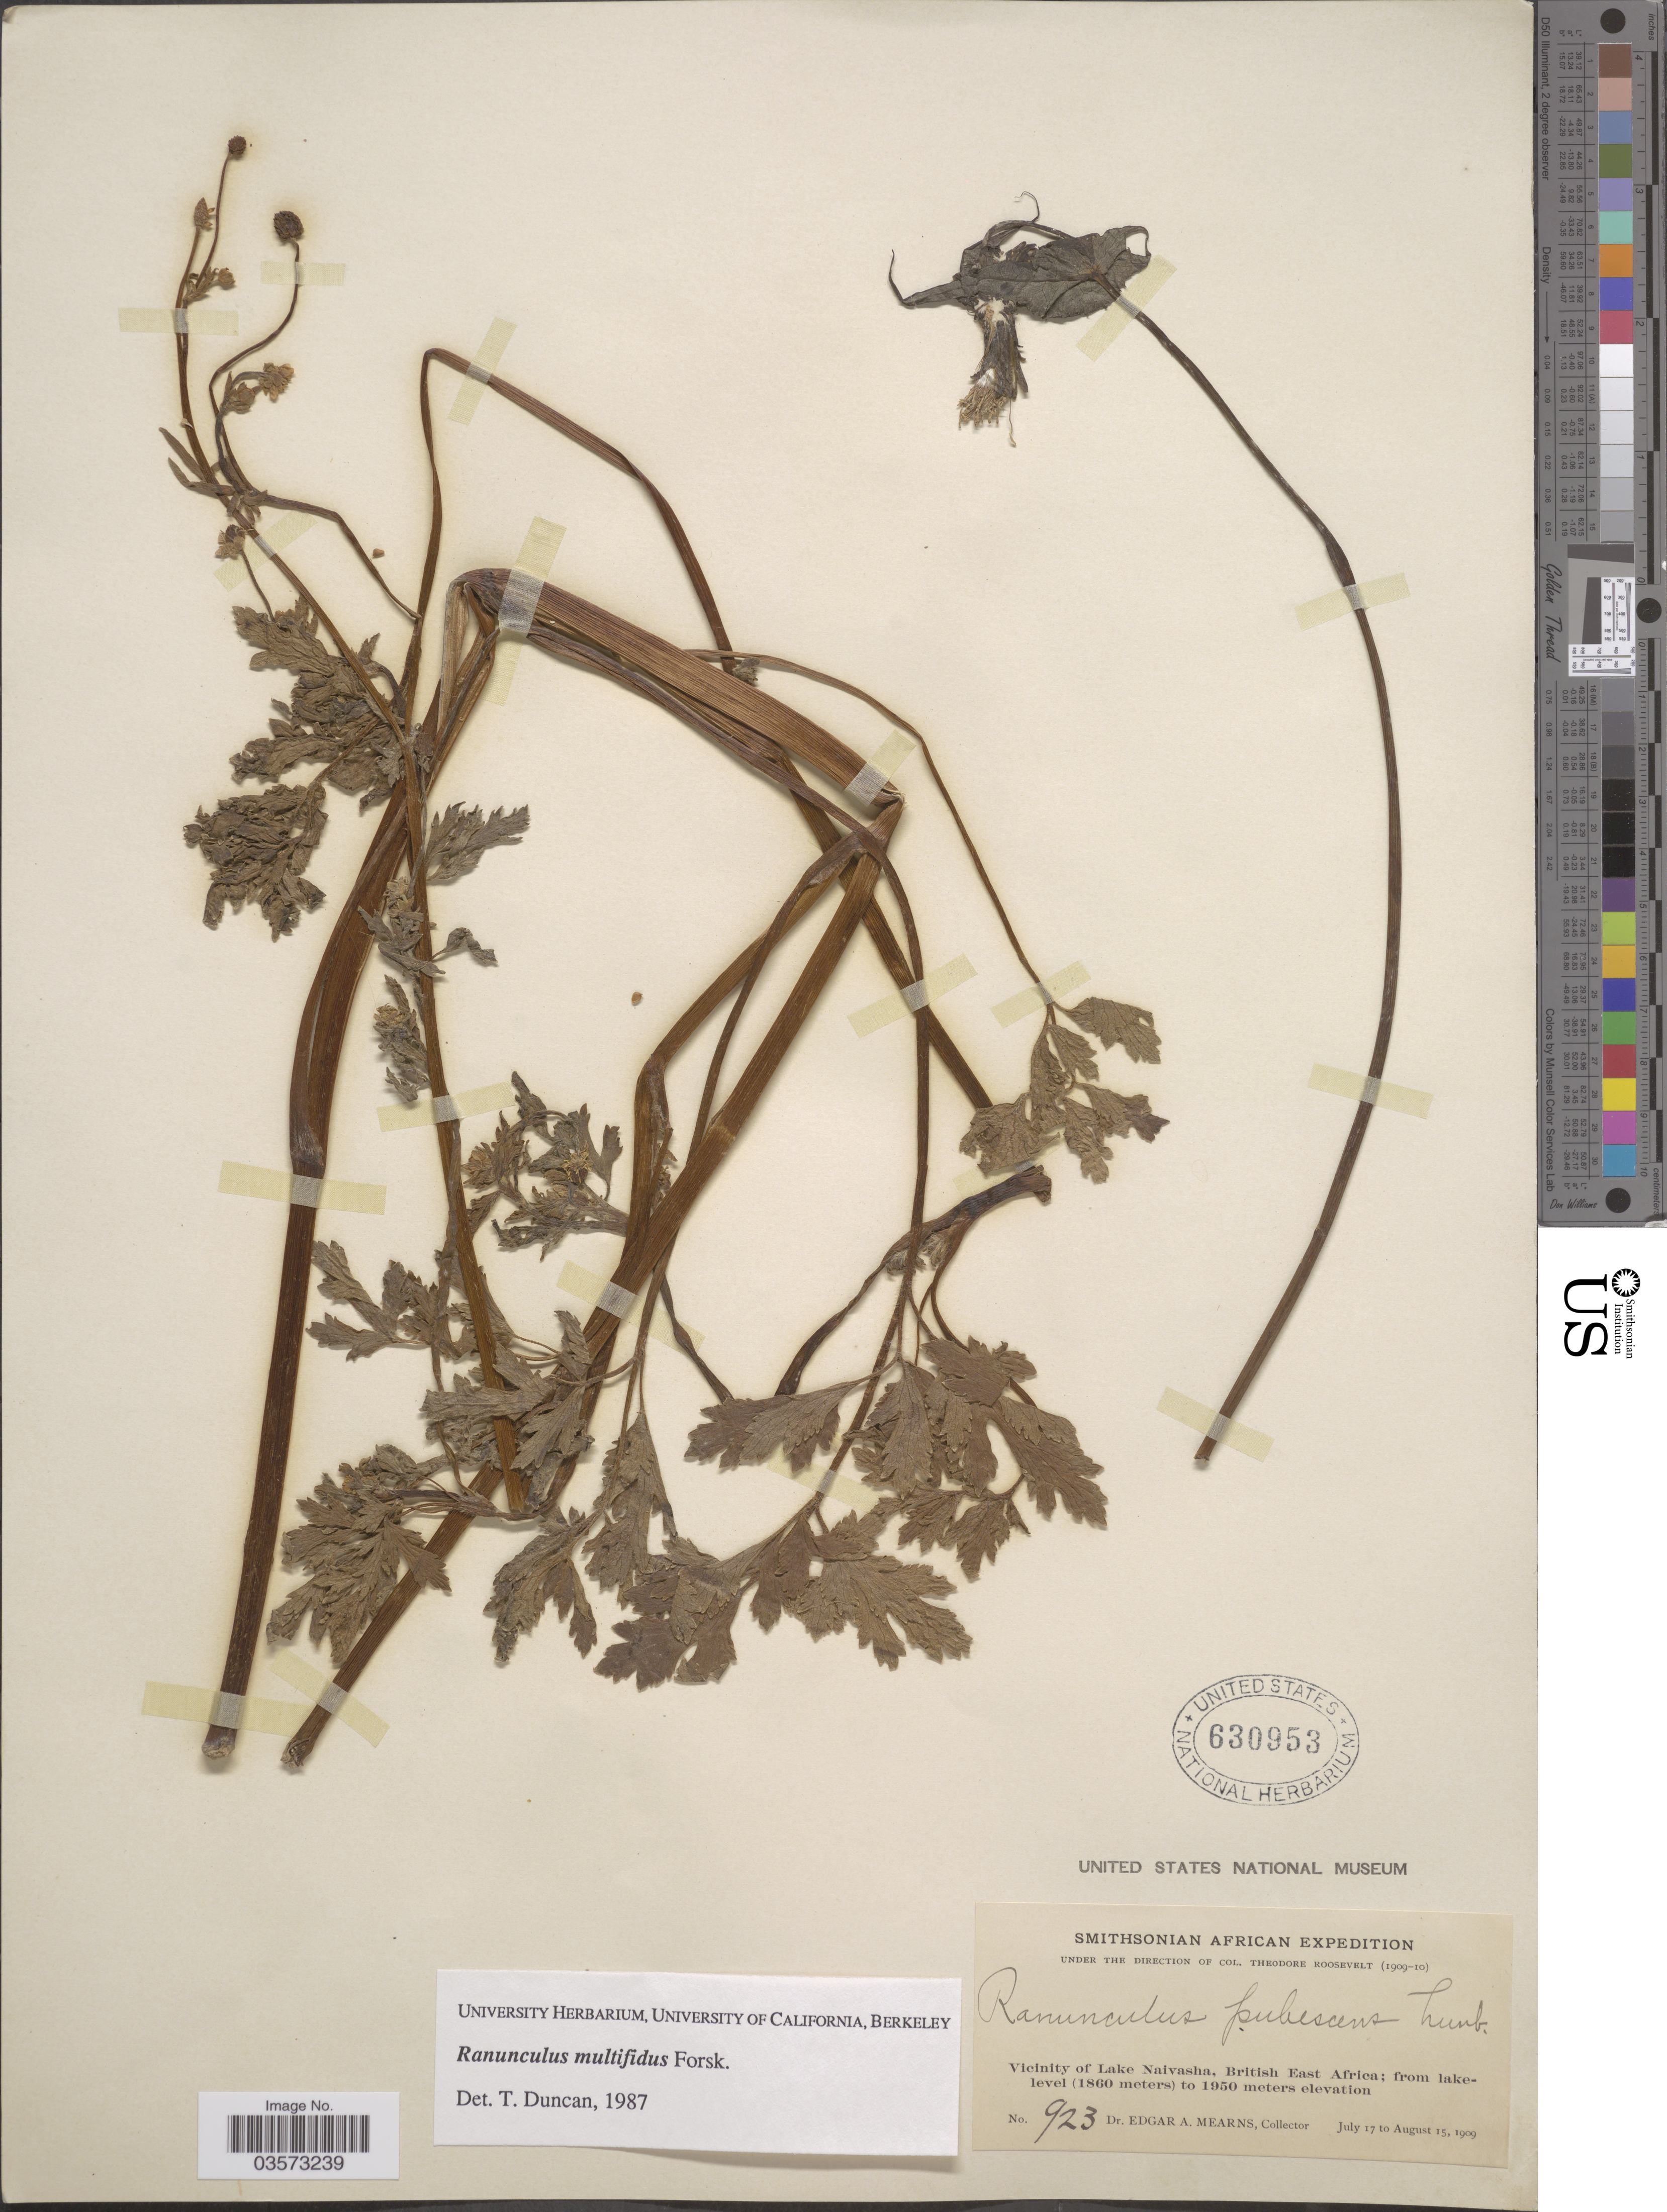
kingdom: Plantae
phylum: Tracheophyta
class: Magnoliopsida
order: Ranunculales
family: Ranunculaceae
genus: Ranunculus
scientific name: Ranunculus multifidus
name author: Forssk.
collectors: E. A. Mearns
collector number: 923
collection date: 1909-07-17/1909-08-15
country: Kenya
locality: Vicinity of Lake Naivasha, British East Africa.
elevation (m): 1860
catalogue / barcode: US 630953